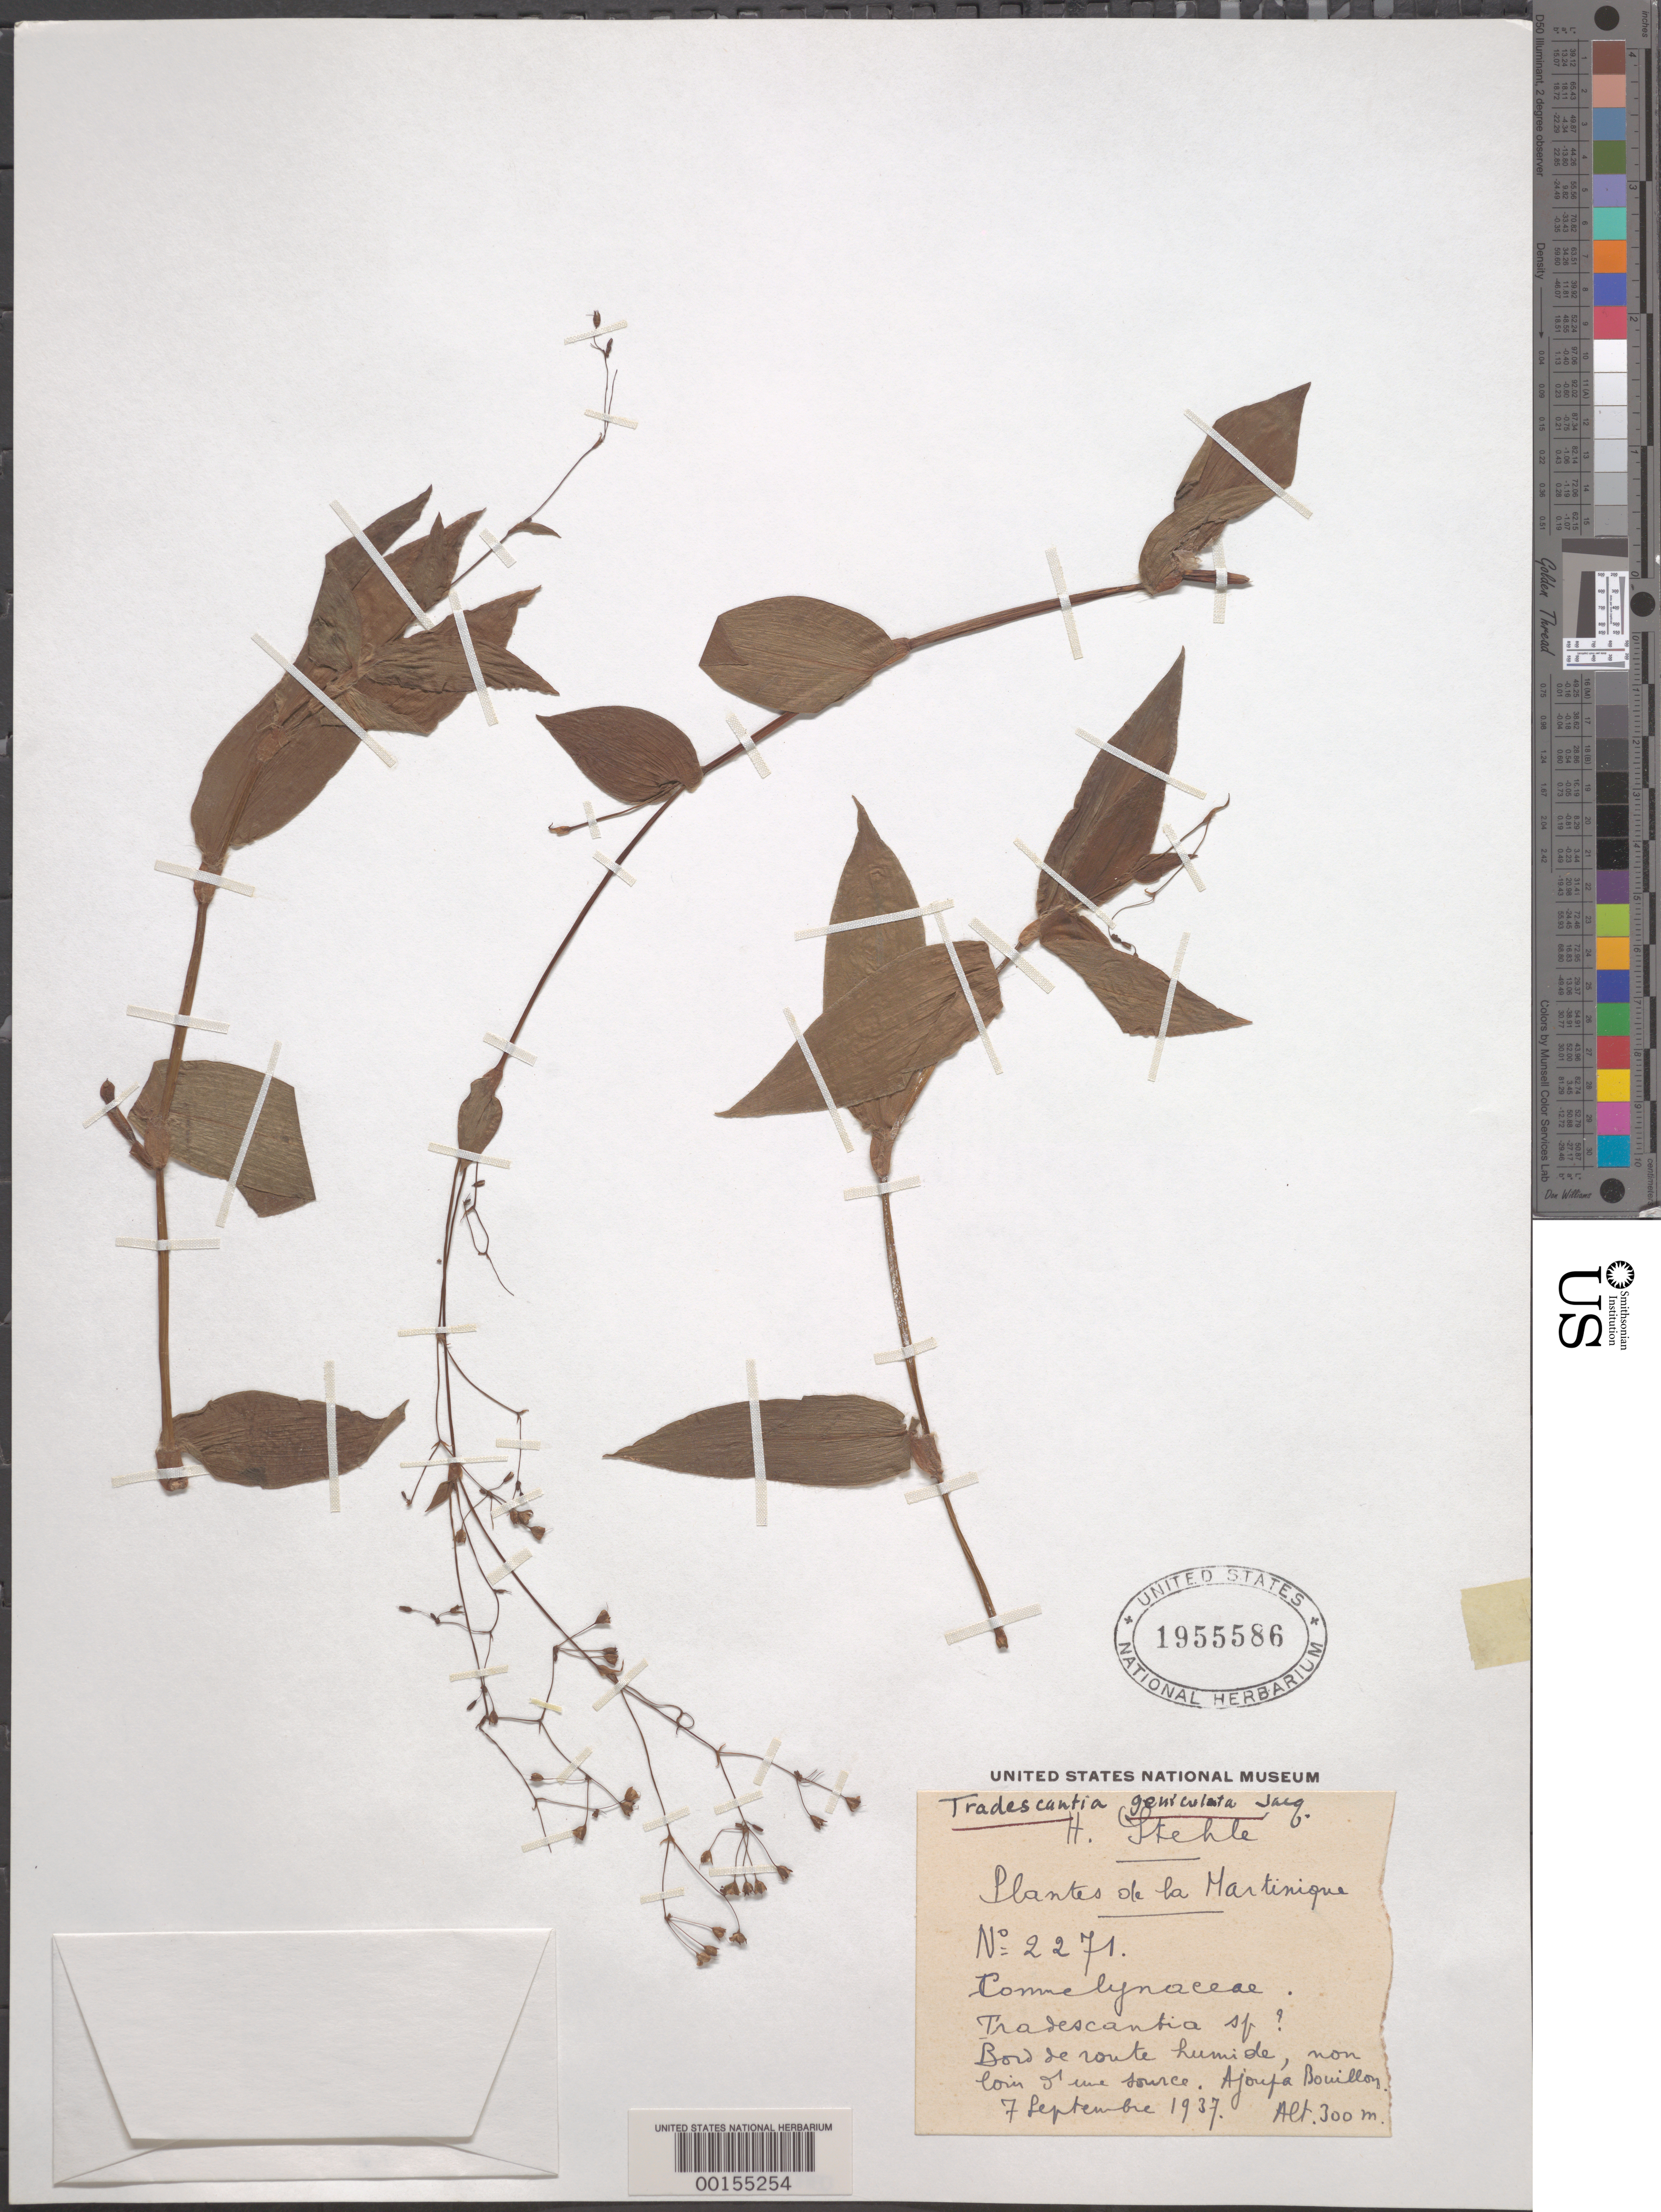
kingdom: Plantae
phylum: Tracheophyta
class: Liliopsida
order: Commelinales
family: Commelinaceae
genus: Gibasis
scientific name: Gibasis pauciflora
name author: (Urb. & Ekman) D.R. Hunt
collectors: H. Stehlé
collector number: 2271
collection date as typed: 07 Sep 1937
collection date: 1937-09-07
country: Martinique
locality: Ajoufa bouillon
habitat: Moist roadside bank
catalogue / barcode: US 1955586